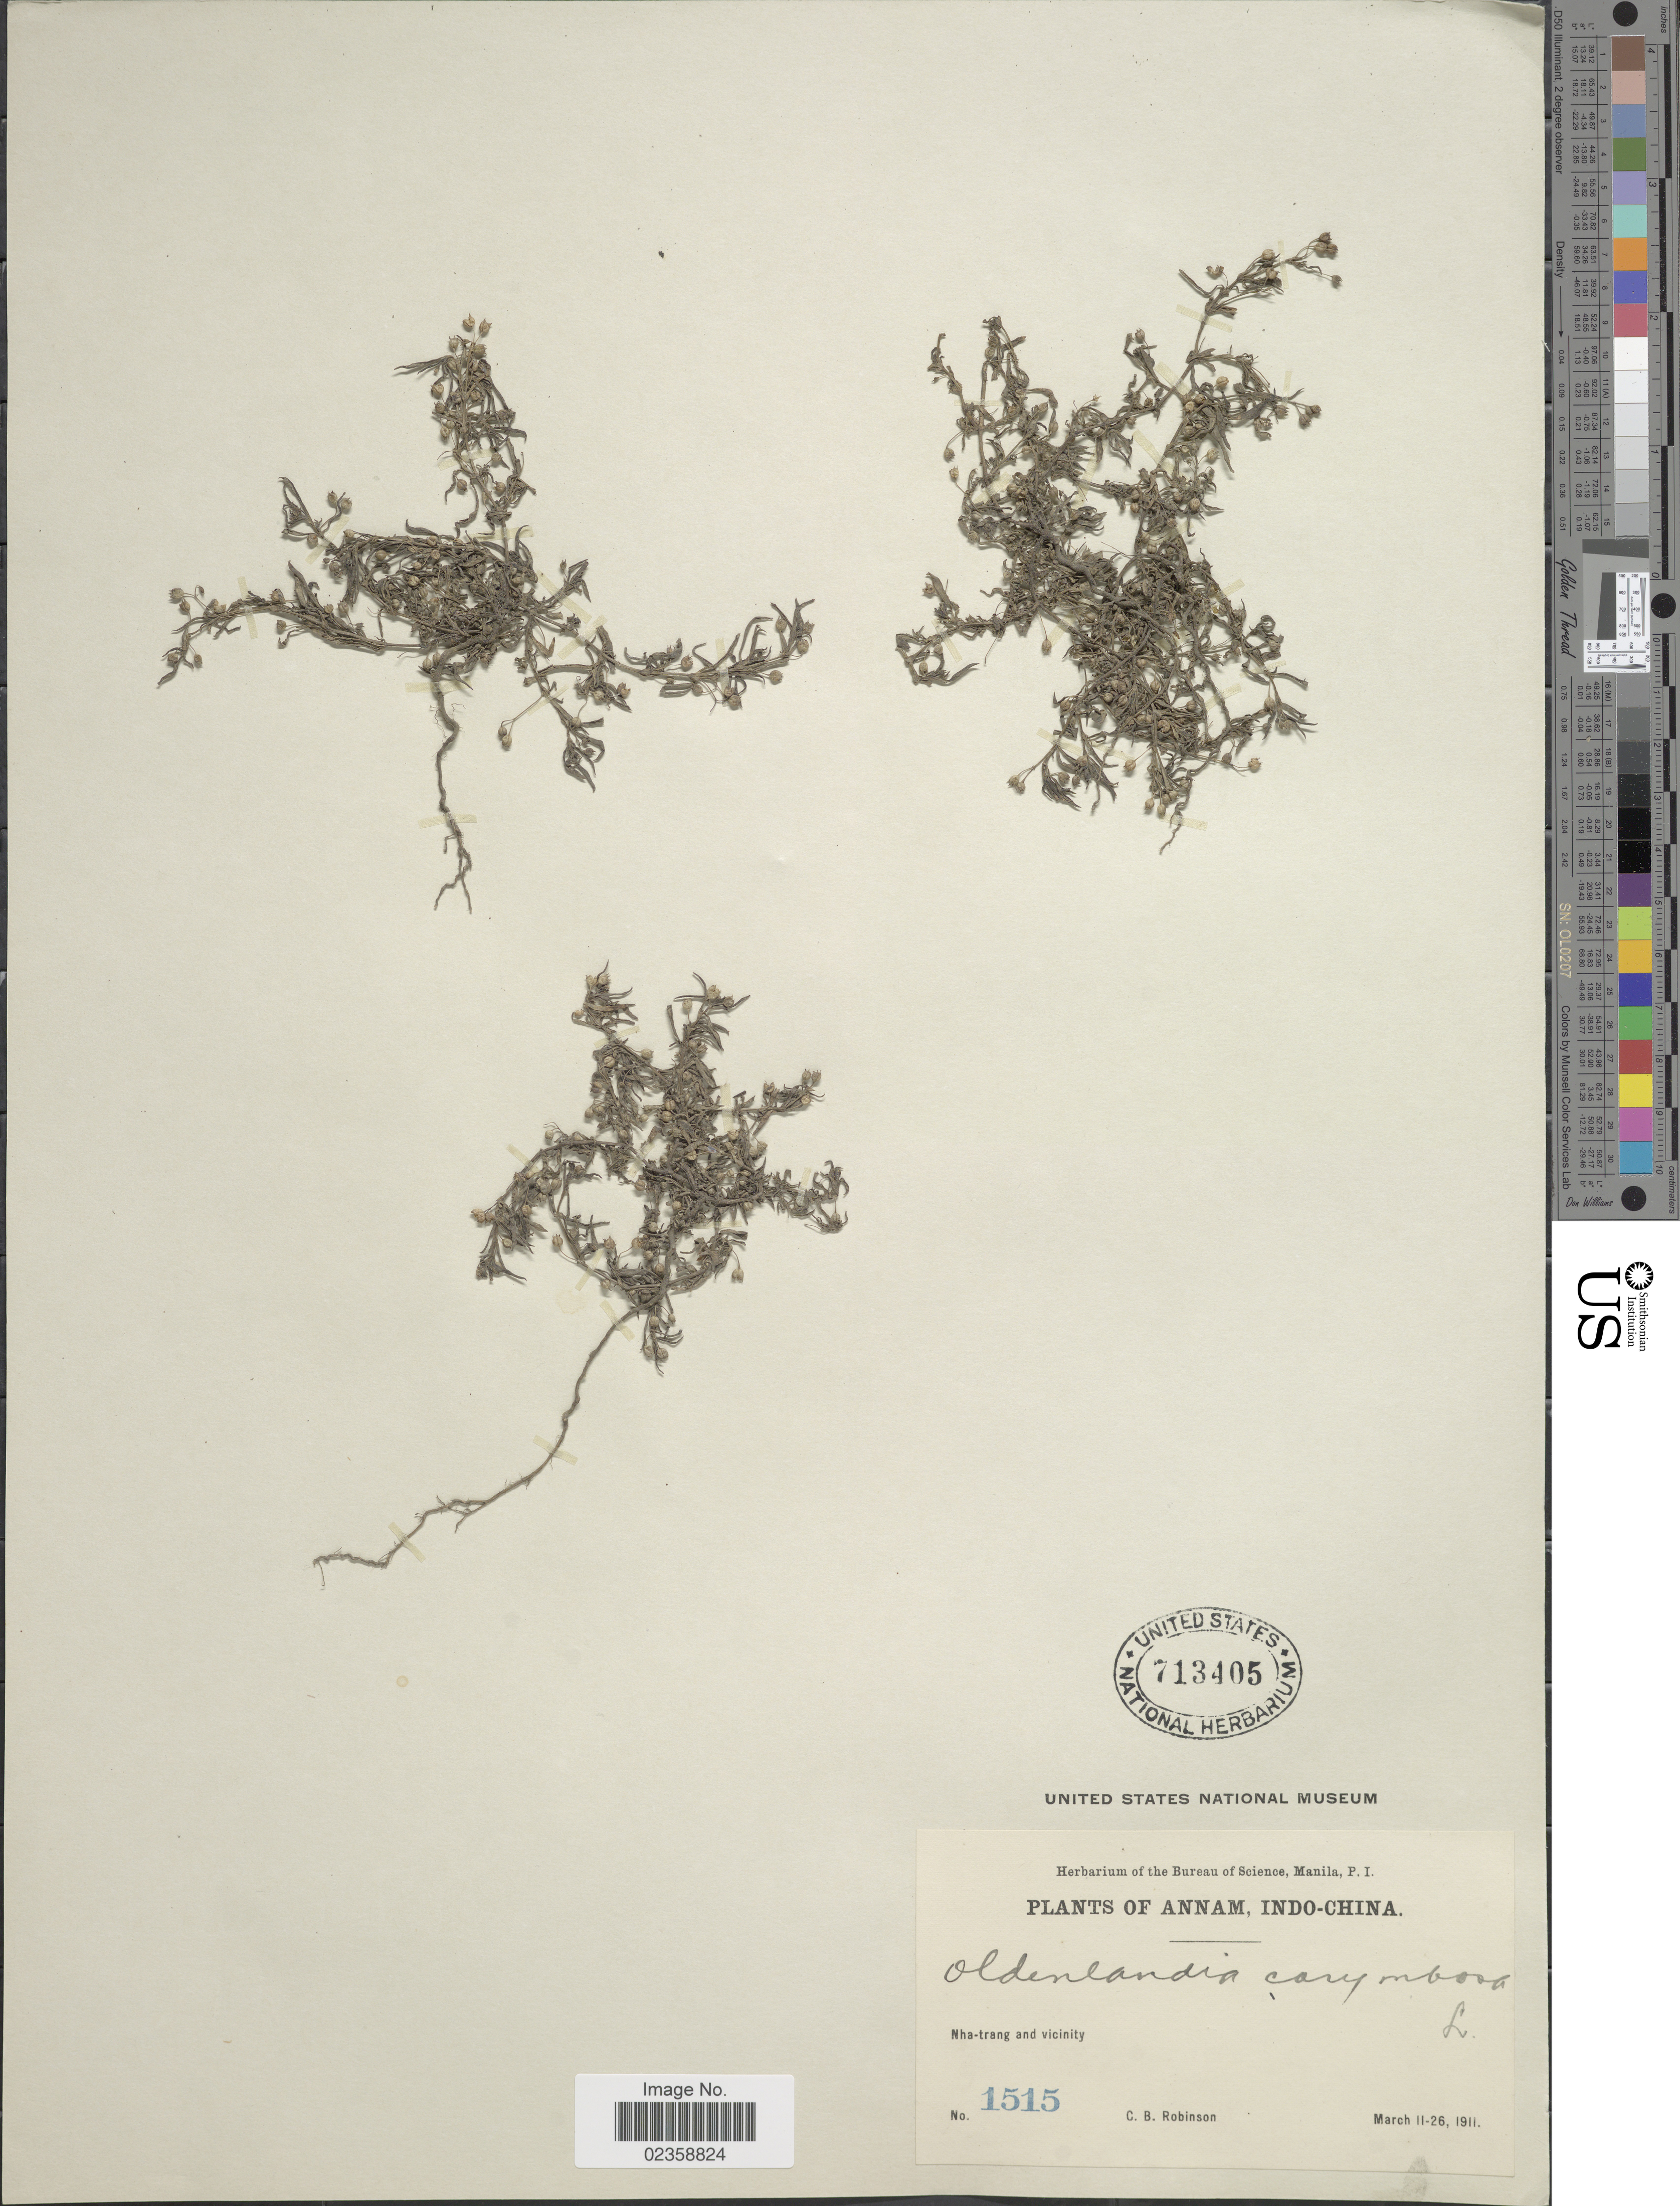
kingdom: Plantae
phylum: Tracheophyta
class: Magnoliopsida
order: Gentianales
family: Rubiaceae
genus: Oldenlandia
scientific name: Oldenlandia corymbosa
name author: L.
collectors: C. Robinson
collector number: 1515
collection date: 1911-03-11/1911-03-26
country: Vietnam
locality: Annam, Indo-China. Nha-trang and vicinity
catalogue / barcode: US 713405